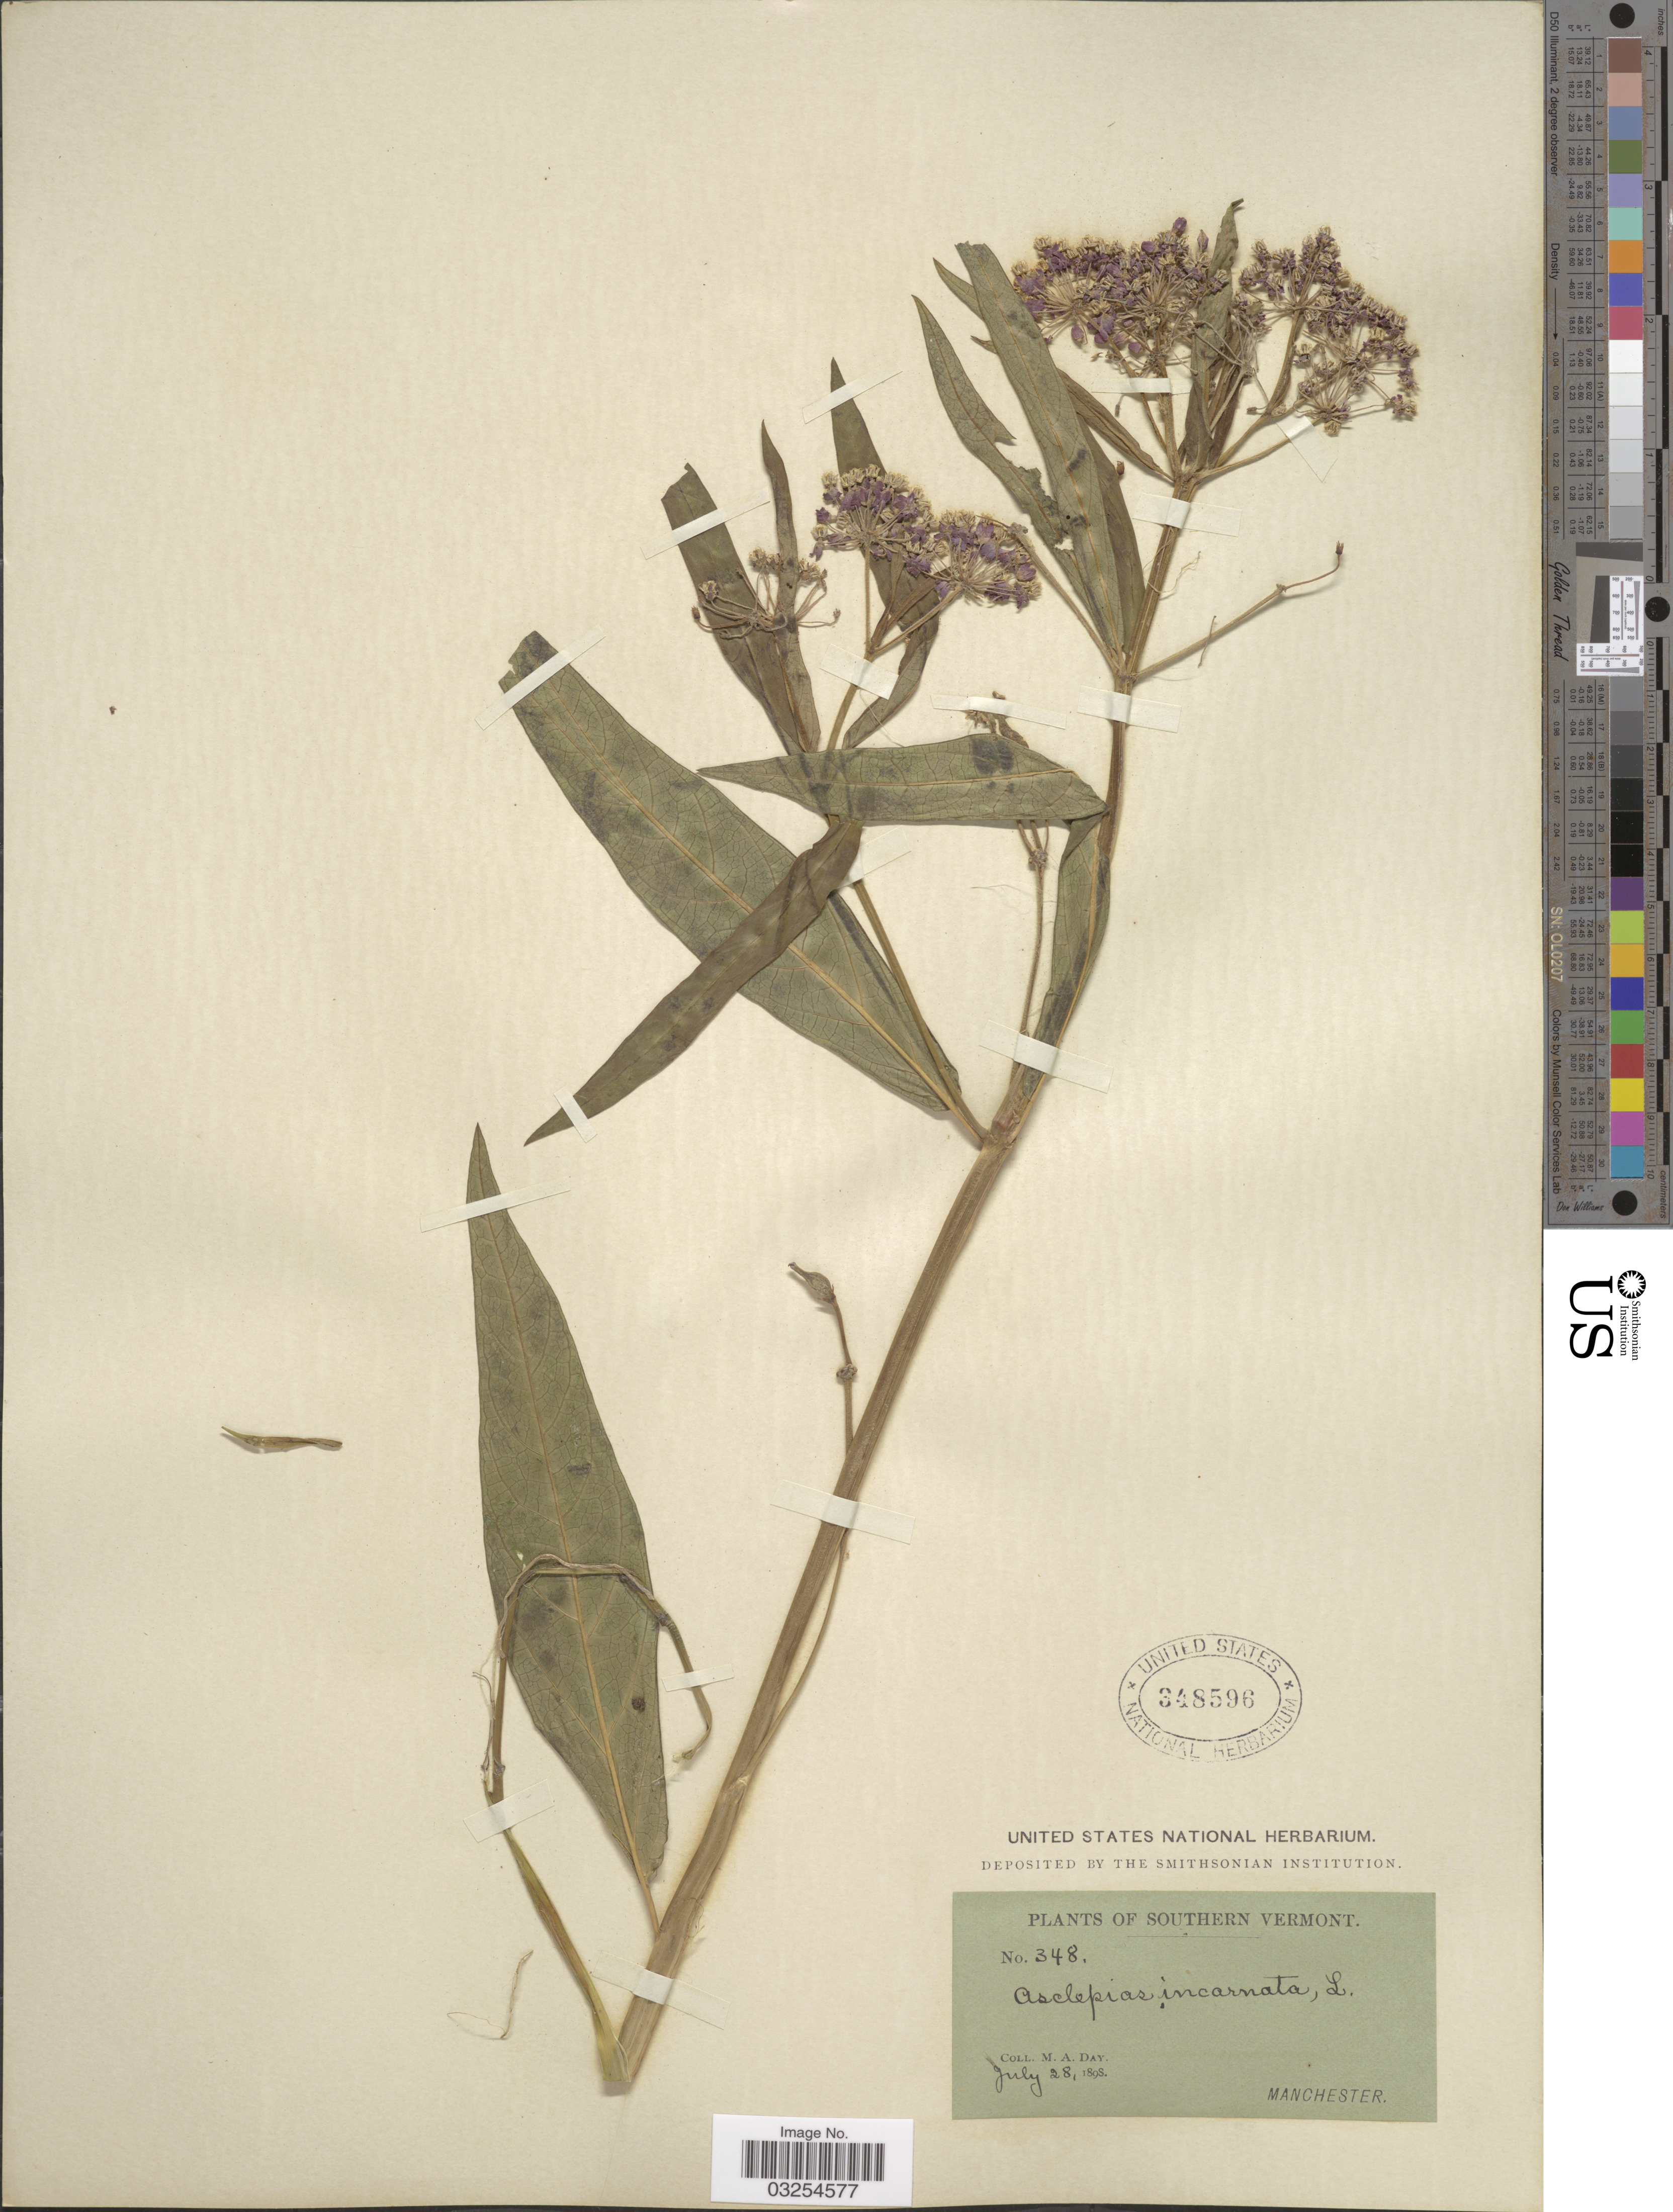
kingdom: Plantae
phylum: Tracheophyta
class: Magnoliopsida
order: Gentianales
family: Apocynaceae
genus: Asclepias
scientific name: Asclepias incarnata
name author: L.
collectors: M. Day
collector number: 348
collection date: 1898-07-28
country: United States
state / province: Vermont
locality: Southern Vermont. Manchester.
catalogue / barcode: US 348596